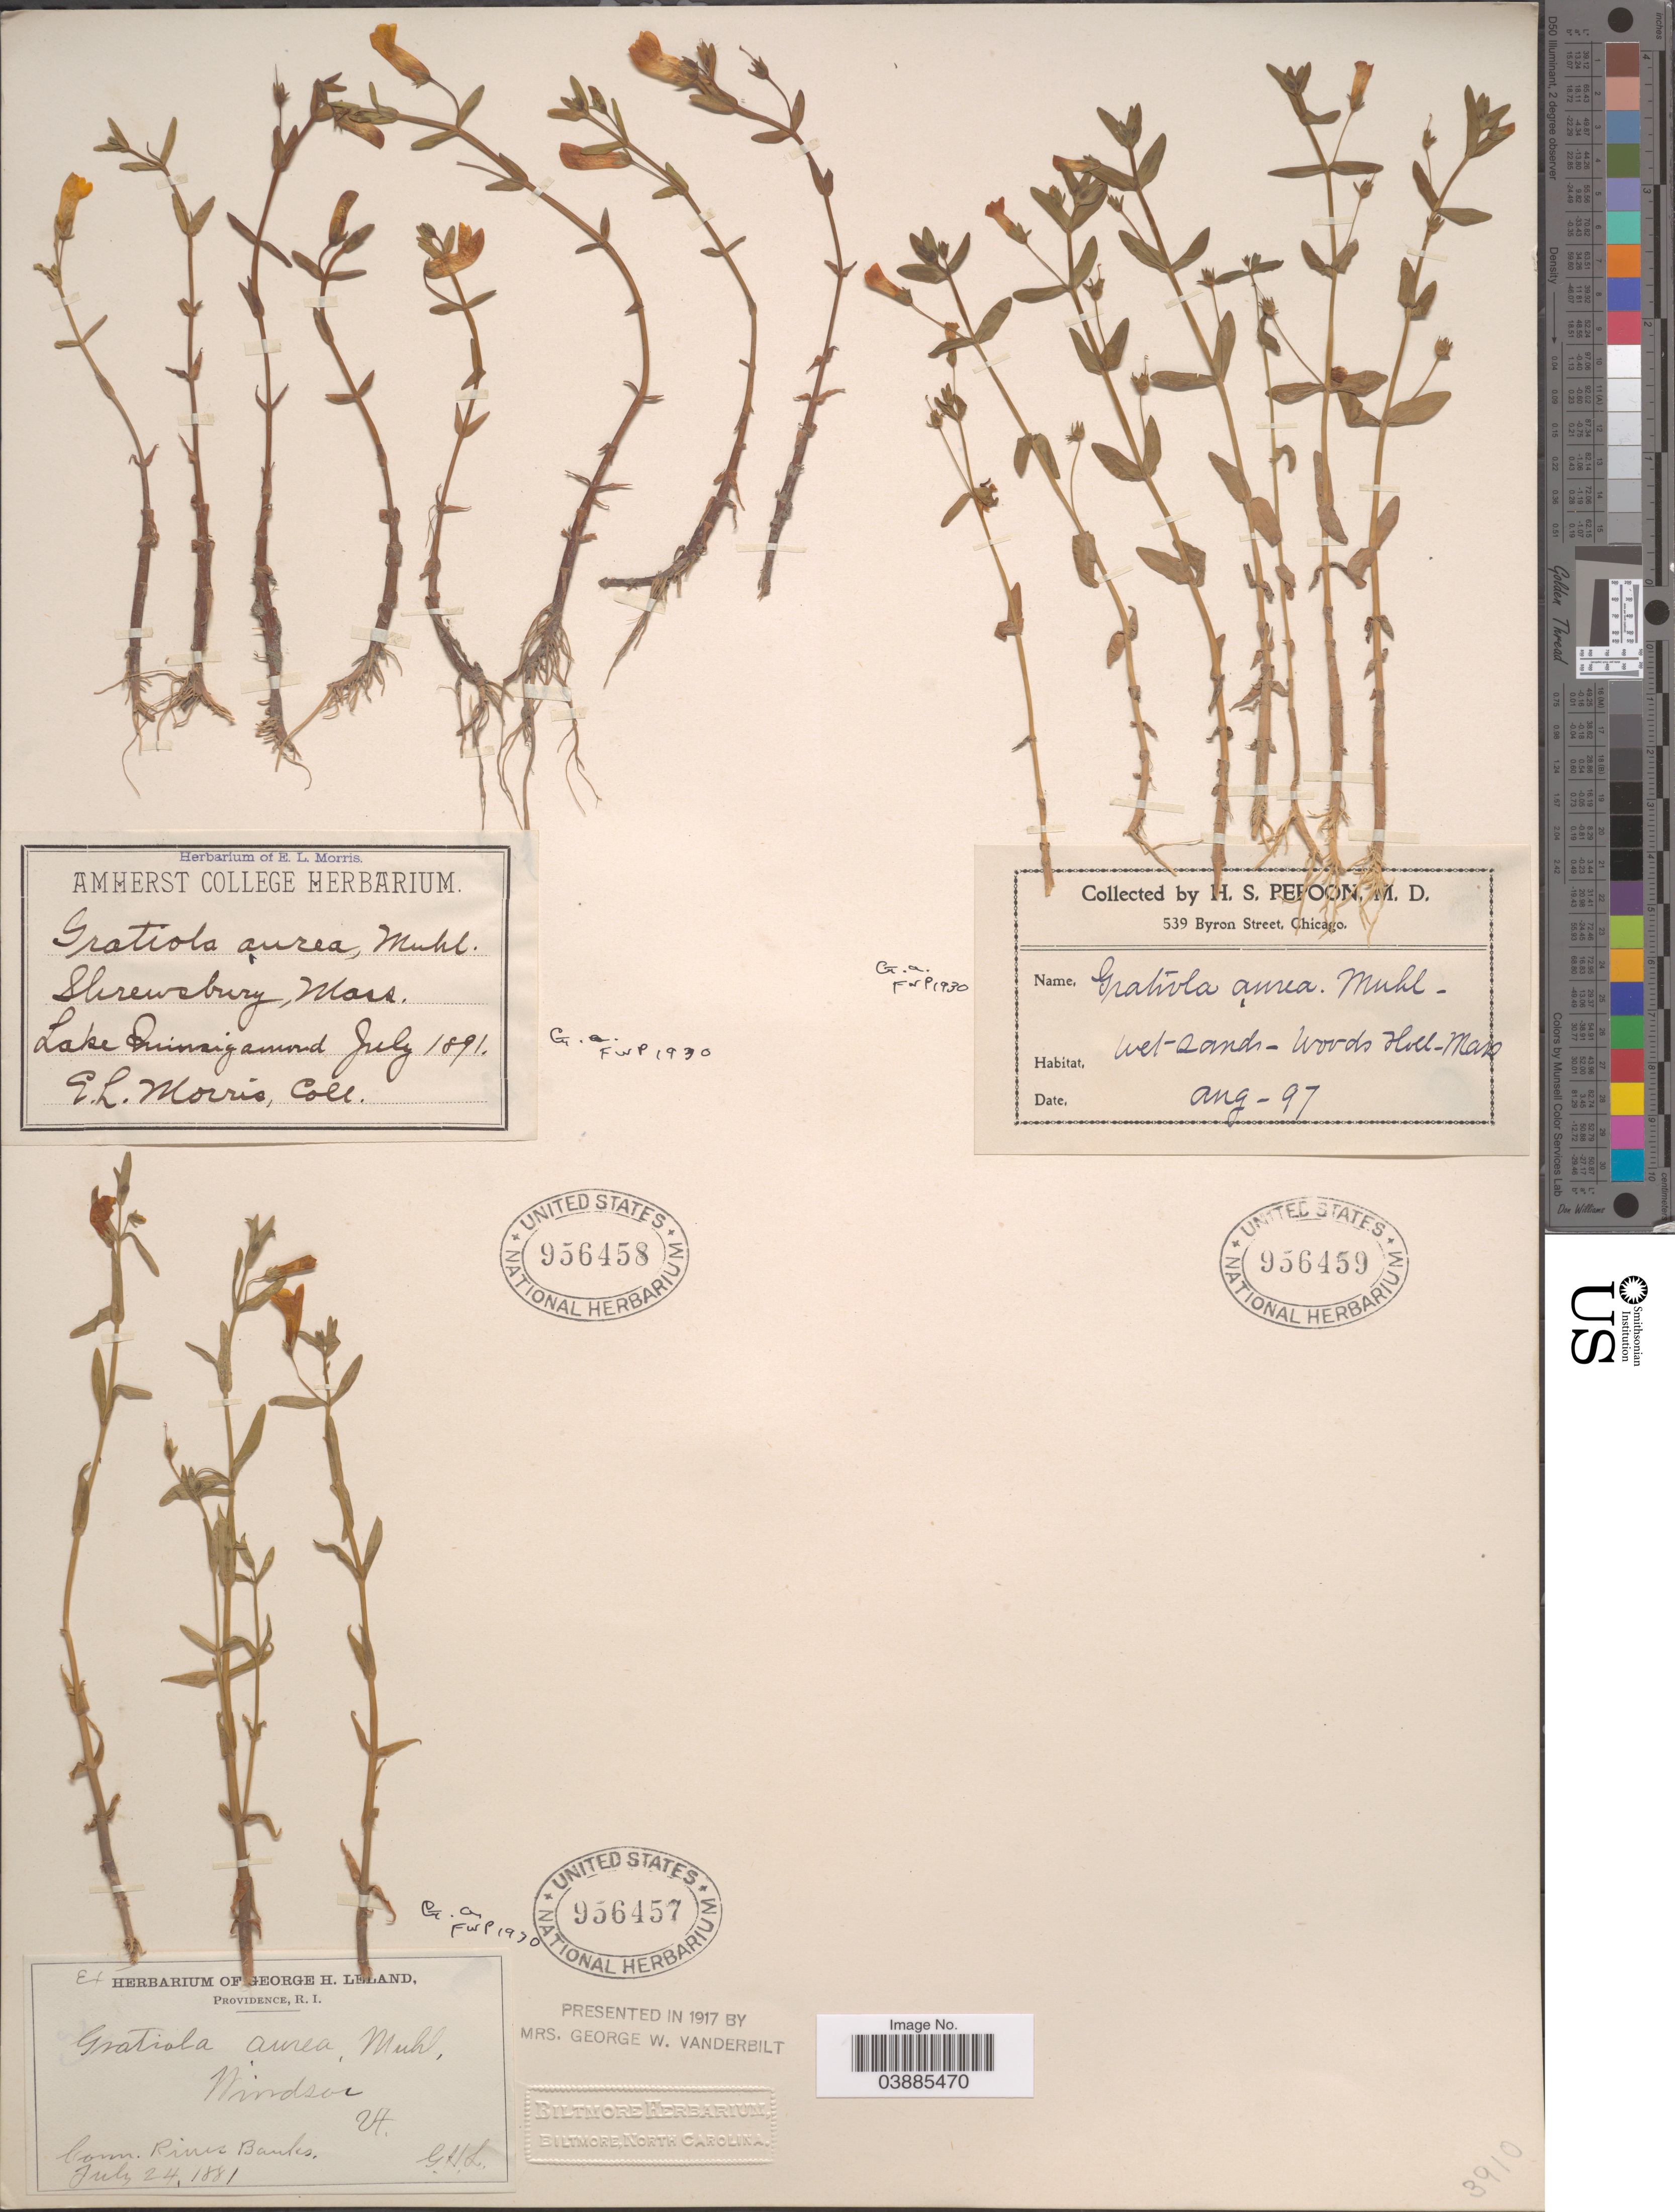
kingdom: Plantae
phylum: Tracheophyta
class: Magnoliopsida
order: Lamiales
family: Plantaginaceae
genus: Gratiola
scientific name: Gratiola aurea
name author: Pursh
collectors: E. Morris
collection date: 1891-07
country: United States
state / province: Massachusetts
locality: Shrewsbury. Lake Quinsigamond.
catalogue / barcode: US 956458-2